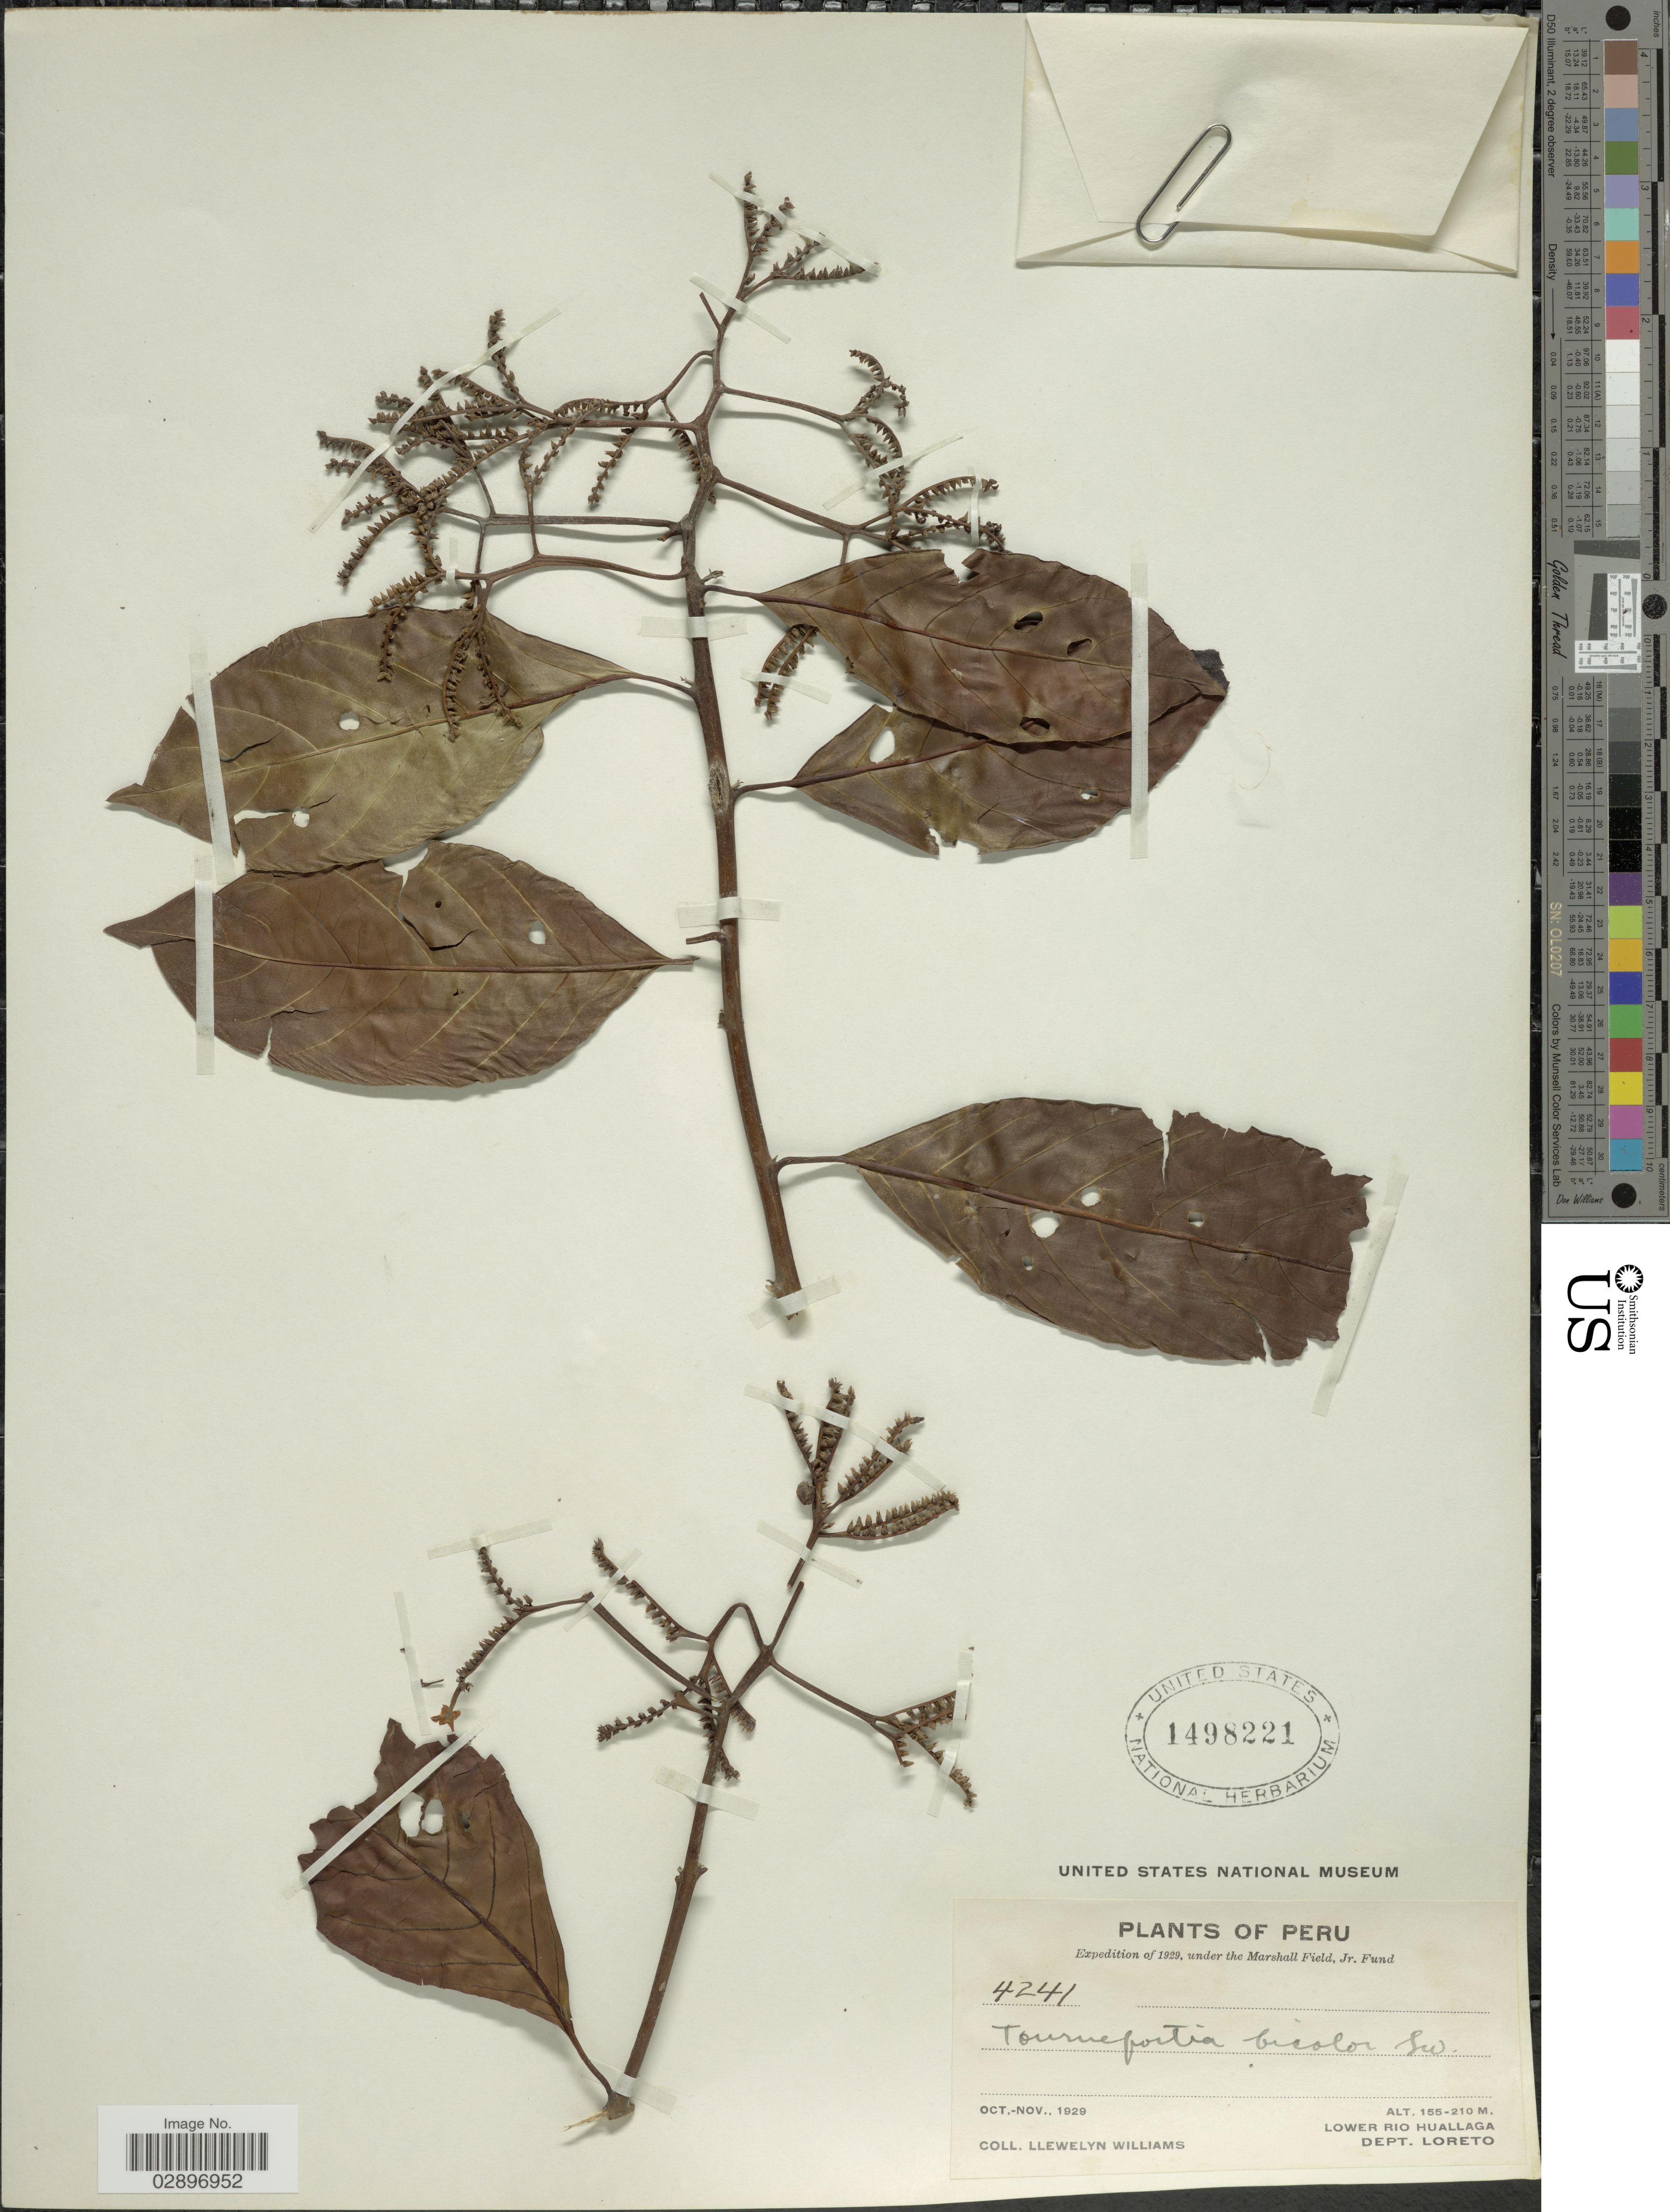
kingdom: Plantae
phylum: Tracheophyta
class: Magnoliopsida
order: Boraginales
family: Heliotropiaceae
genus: Tournefortia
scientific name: Tournefortia bicolor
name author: Sw.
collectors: Ll. Williams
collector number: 4241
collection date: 1929-10/1929-11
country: Peru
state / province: Loreto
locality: Lower Rio Huallaga. Dept. Loreto.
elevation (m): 155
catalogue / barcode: US 1498221